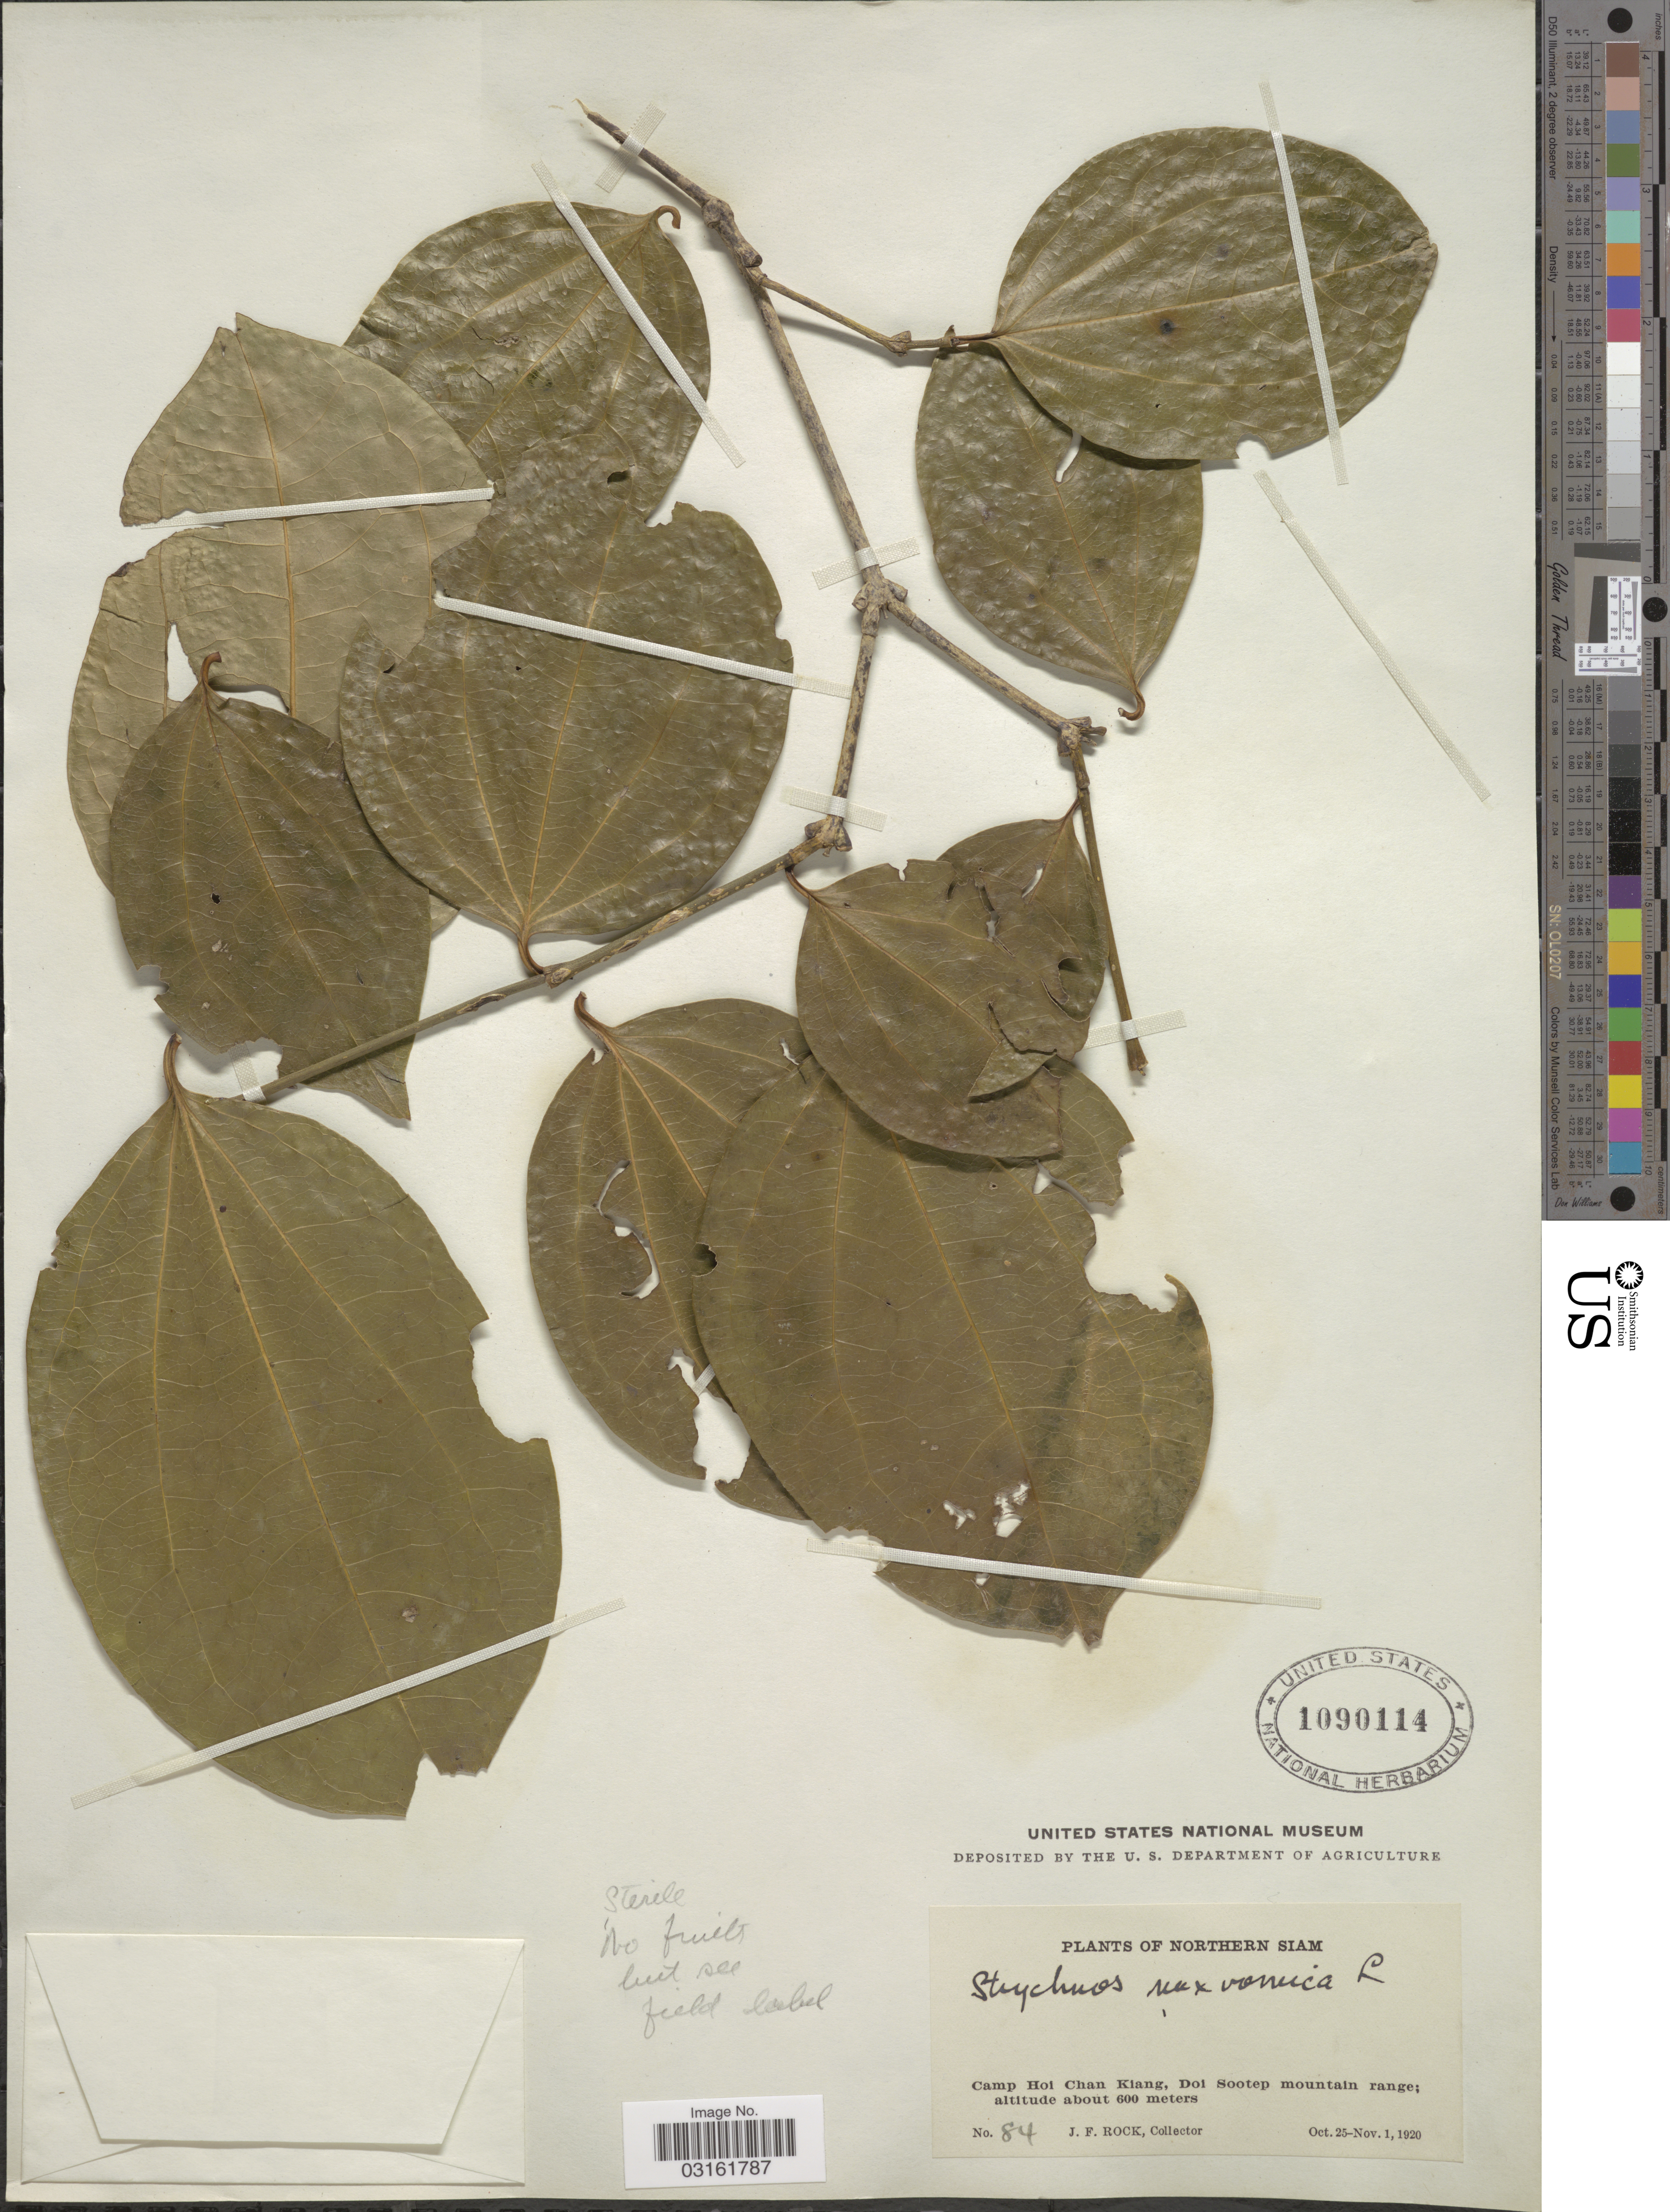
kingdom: Plantae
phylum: Tracheophyta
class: Magnoliopsida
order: Gentianales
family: Loganiaceae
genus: Strychnos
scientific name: Strychnos nux-vomica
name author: L.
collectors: J. Rock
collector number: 84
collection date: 1920-10-25/1920-11-01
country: Thailand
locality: Northern Siam. Camp Hoi Chan Kiang, Doi Sootep mountain range.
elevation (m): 600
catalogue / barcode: US 1090114